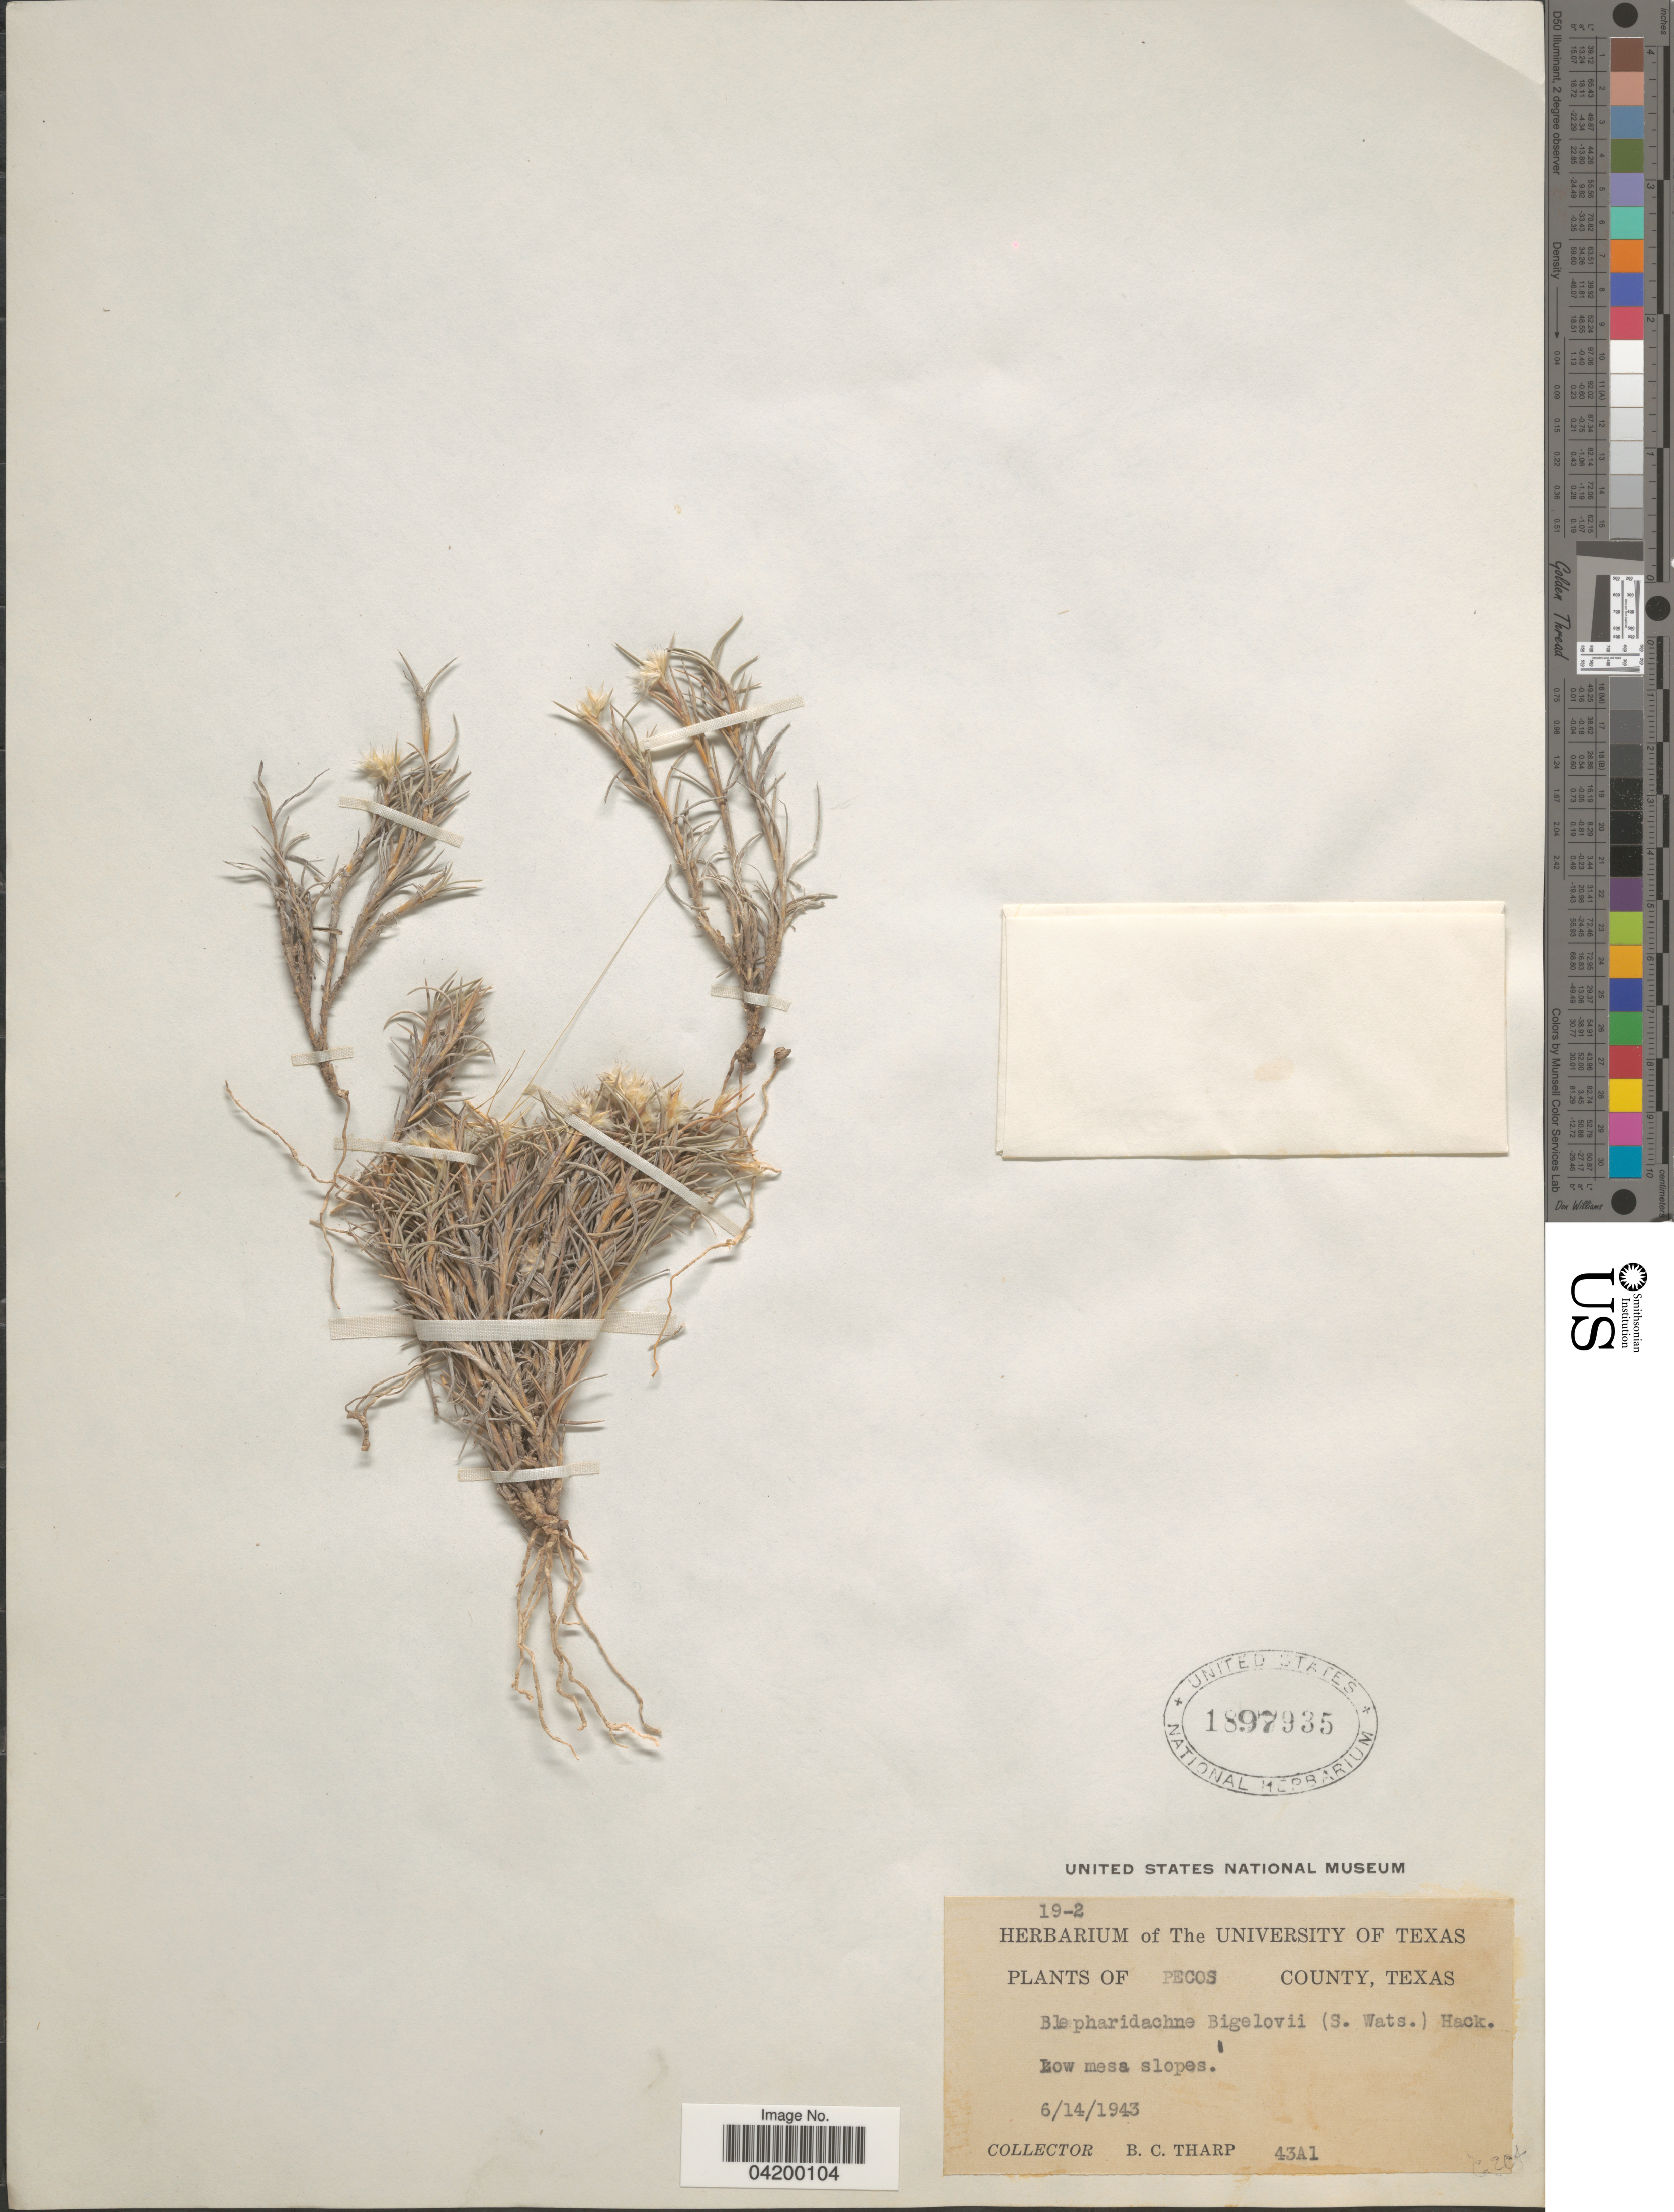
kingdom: Plantae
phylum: Tracheophyta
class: Liliopsida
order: Poales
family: Poaceae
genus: Blepharidachne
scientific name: Blepharidachne bigelovii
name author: (S. Watson) Hack.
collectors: B. C. Tharp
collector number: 43A1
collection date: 1943-06-14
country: United States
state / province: Texas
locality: Pecos County. Low mesa slopes.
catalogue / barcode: US 1897935